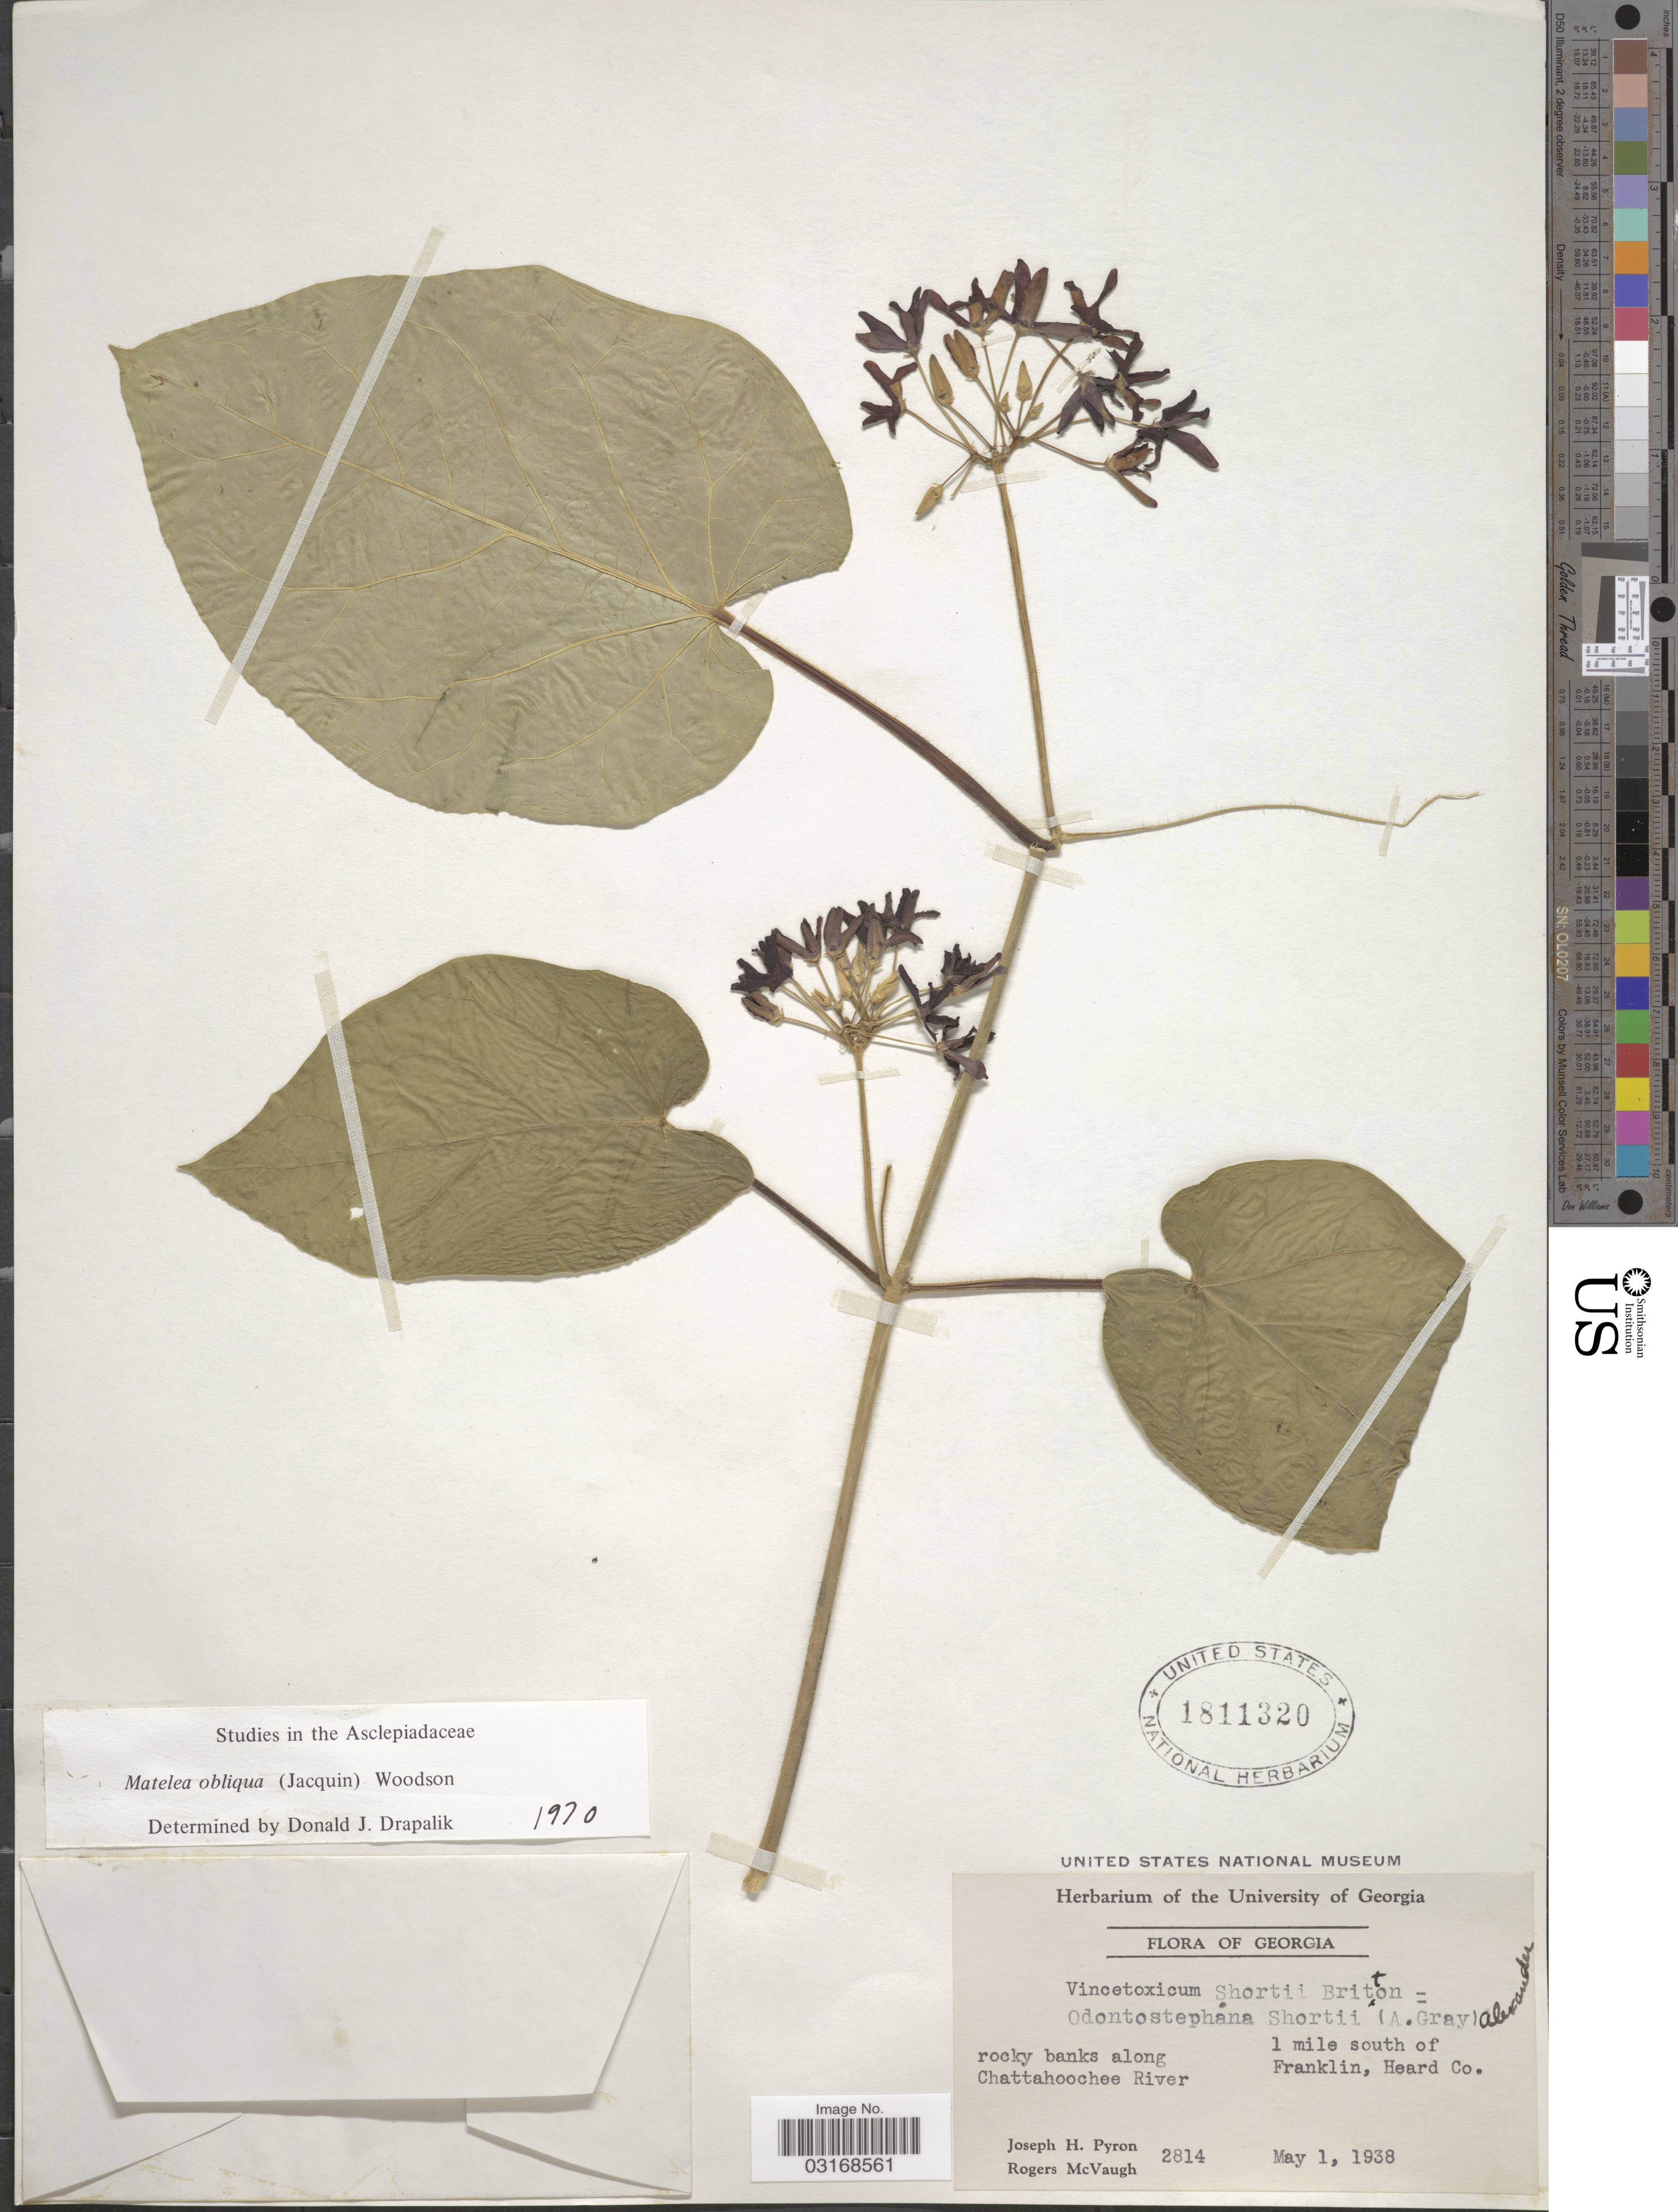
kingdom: Plantae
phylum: Tracheophyta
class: Magnoliopsida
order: Gentianales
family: Apocynaceae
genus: Matelea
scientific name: Matelea obliqua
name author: (Jacq.) Woodson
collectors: J. H. Pyron & R. McVaugh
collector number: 2814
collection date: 1938-05-01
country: United States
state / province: Georgia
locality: Rocky banks along Chattahoochee River. 1 mile south of Franklin, Heard Co.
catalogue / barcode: US 1811320